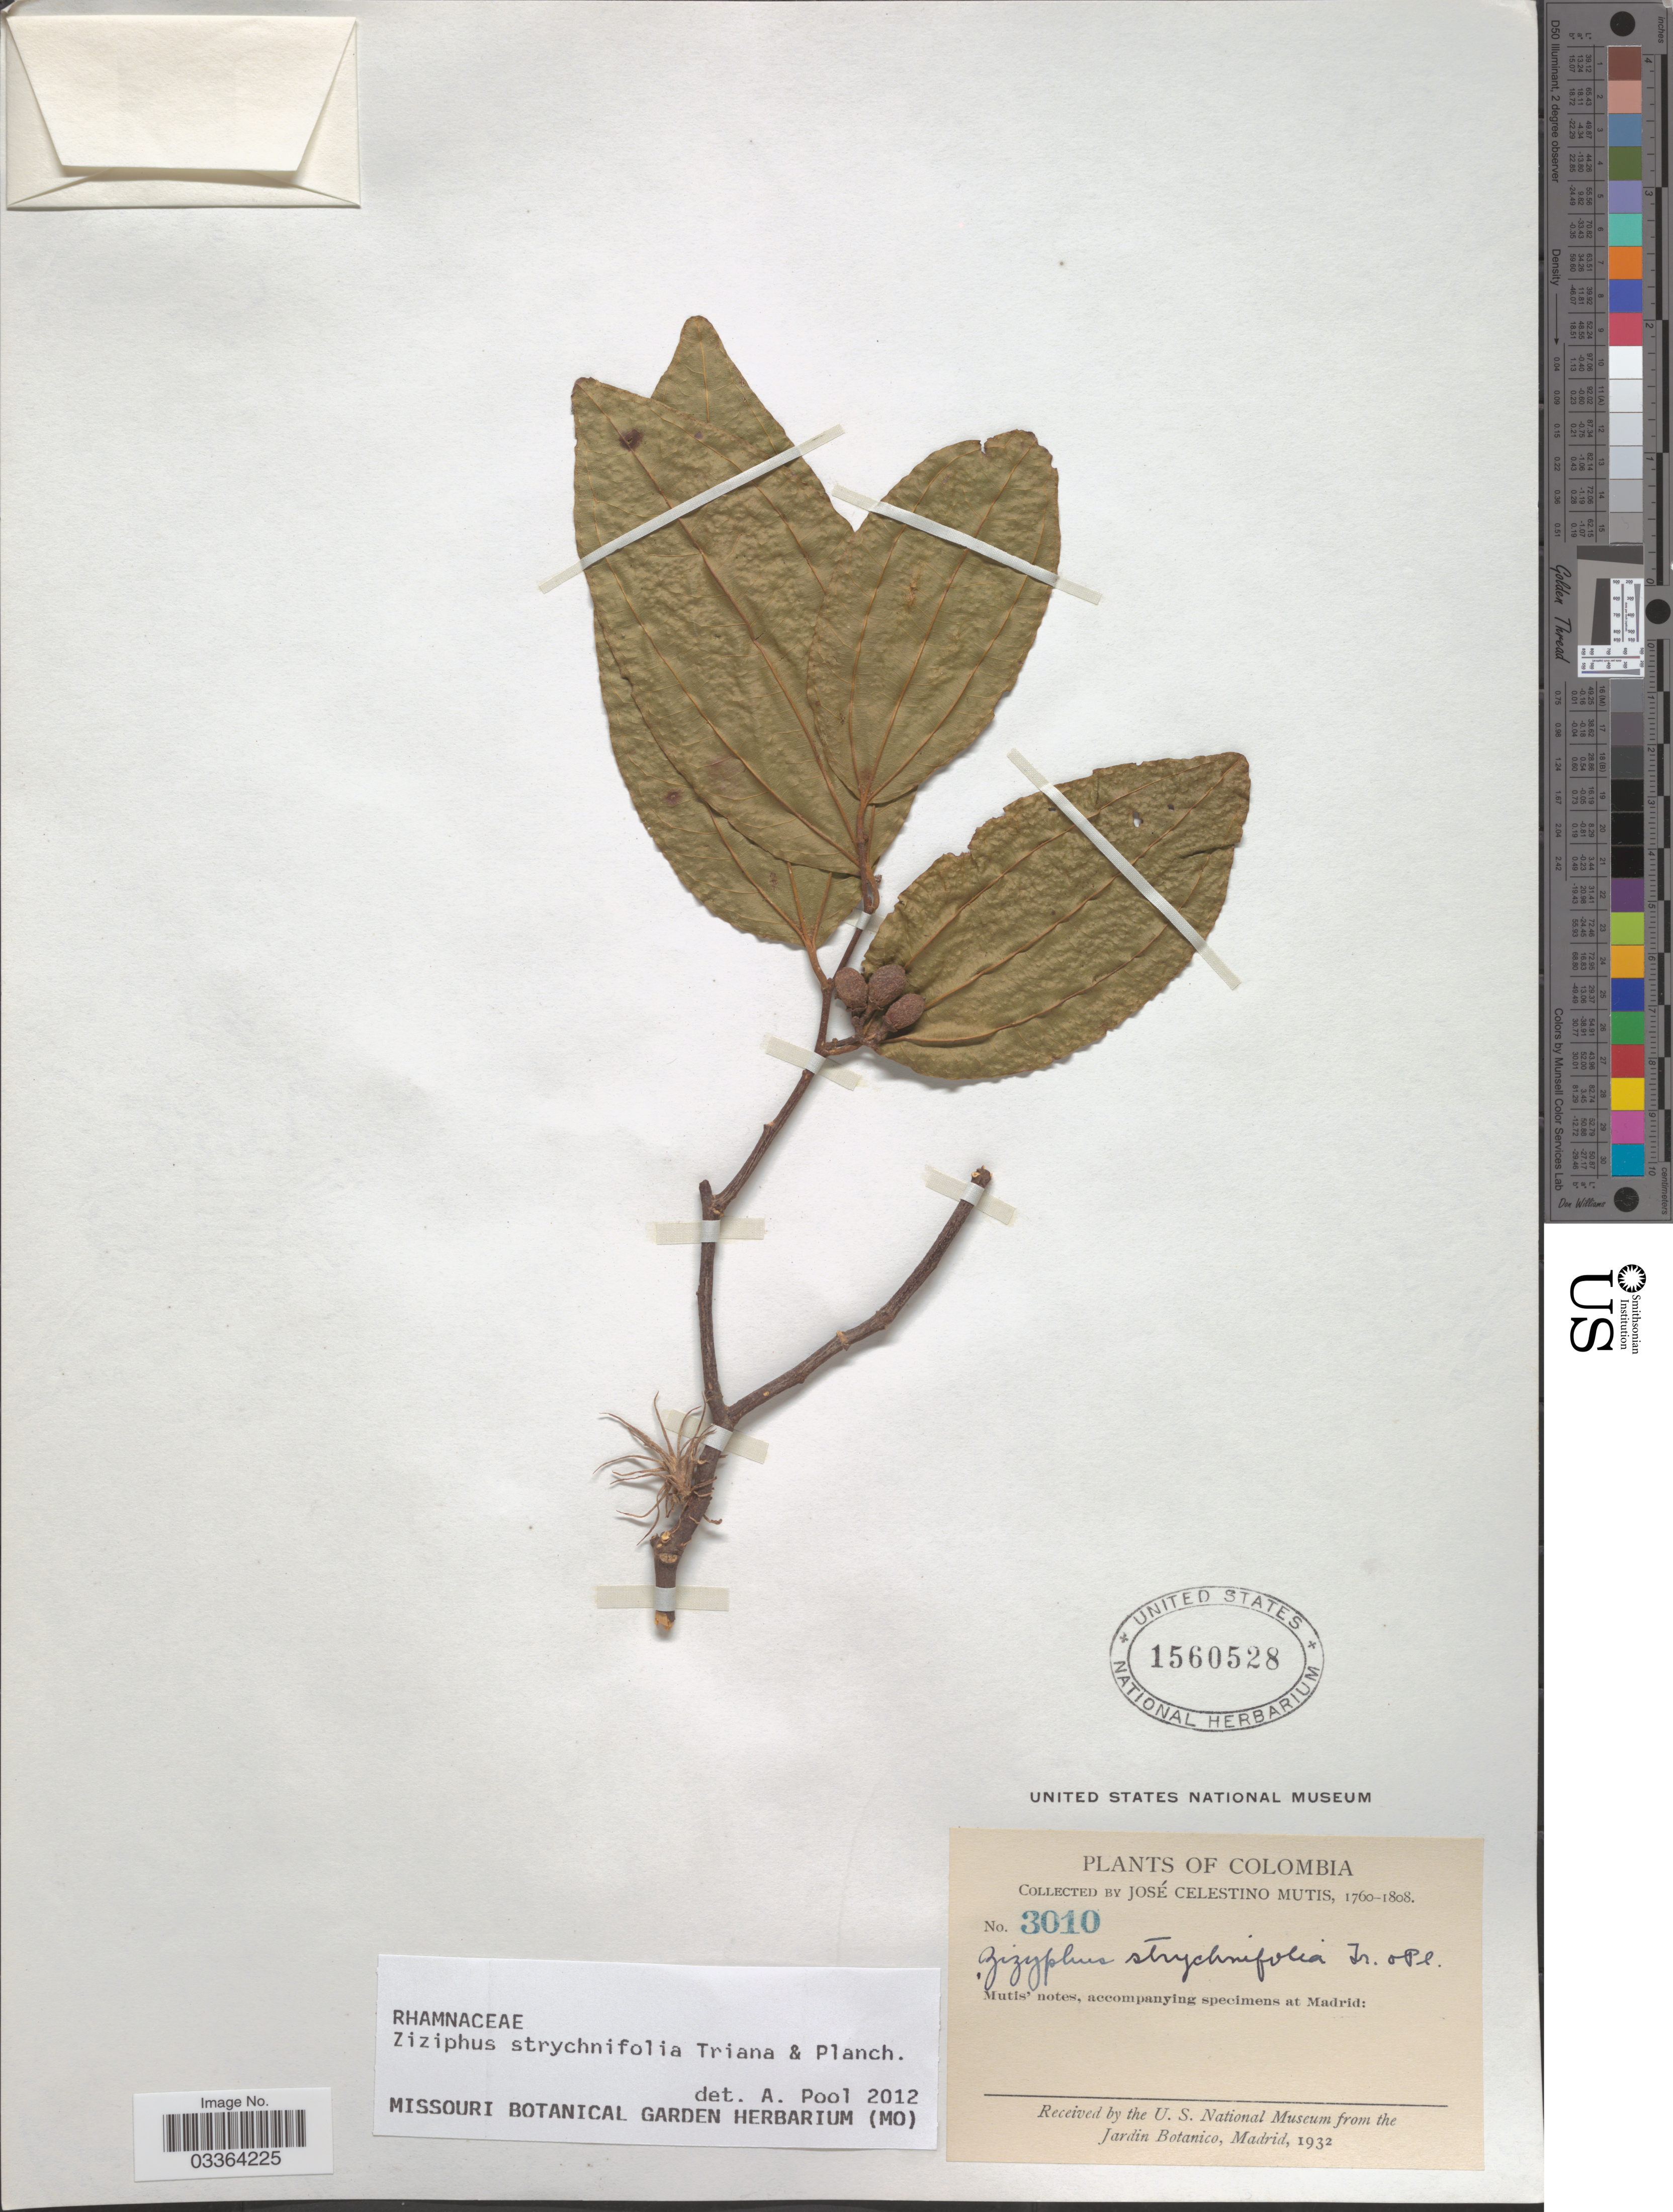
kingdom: Plantae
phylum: Tracheophyta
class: Magnoliopsida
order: Rosales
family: Rhamnaceae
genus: Sarcomphalus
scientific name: Sarcomphalus strychnifolius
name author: (Triana & Planch.) Hauenschild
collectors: J. C. B. Mutis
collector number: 3010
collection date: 1760/1808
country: Colombia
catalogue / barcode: US 1560528